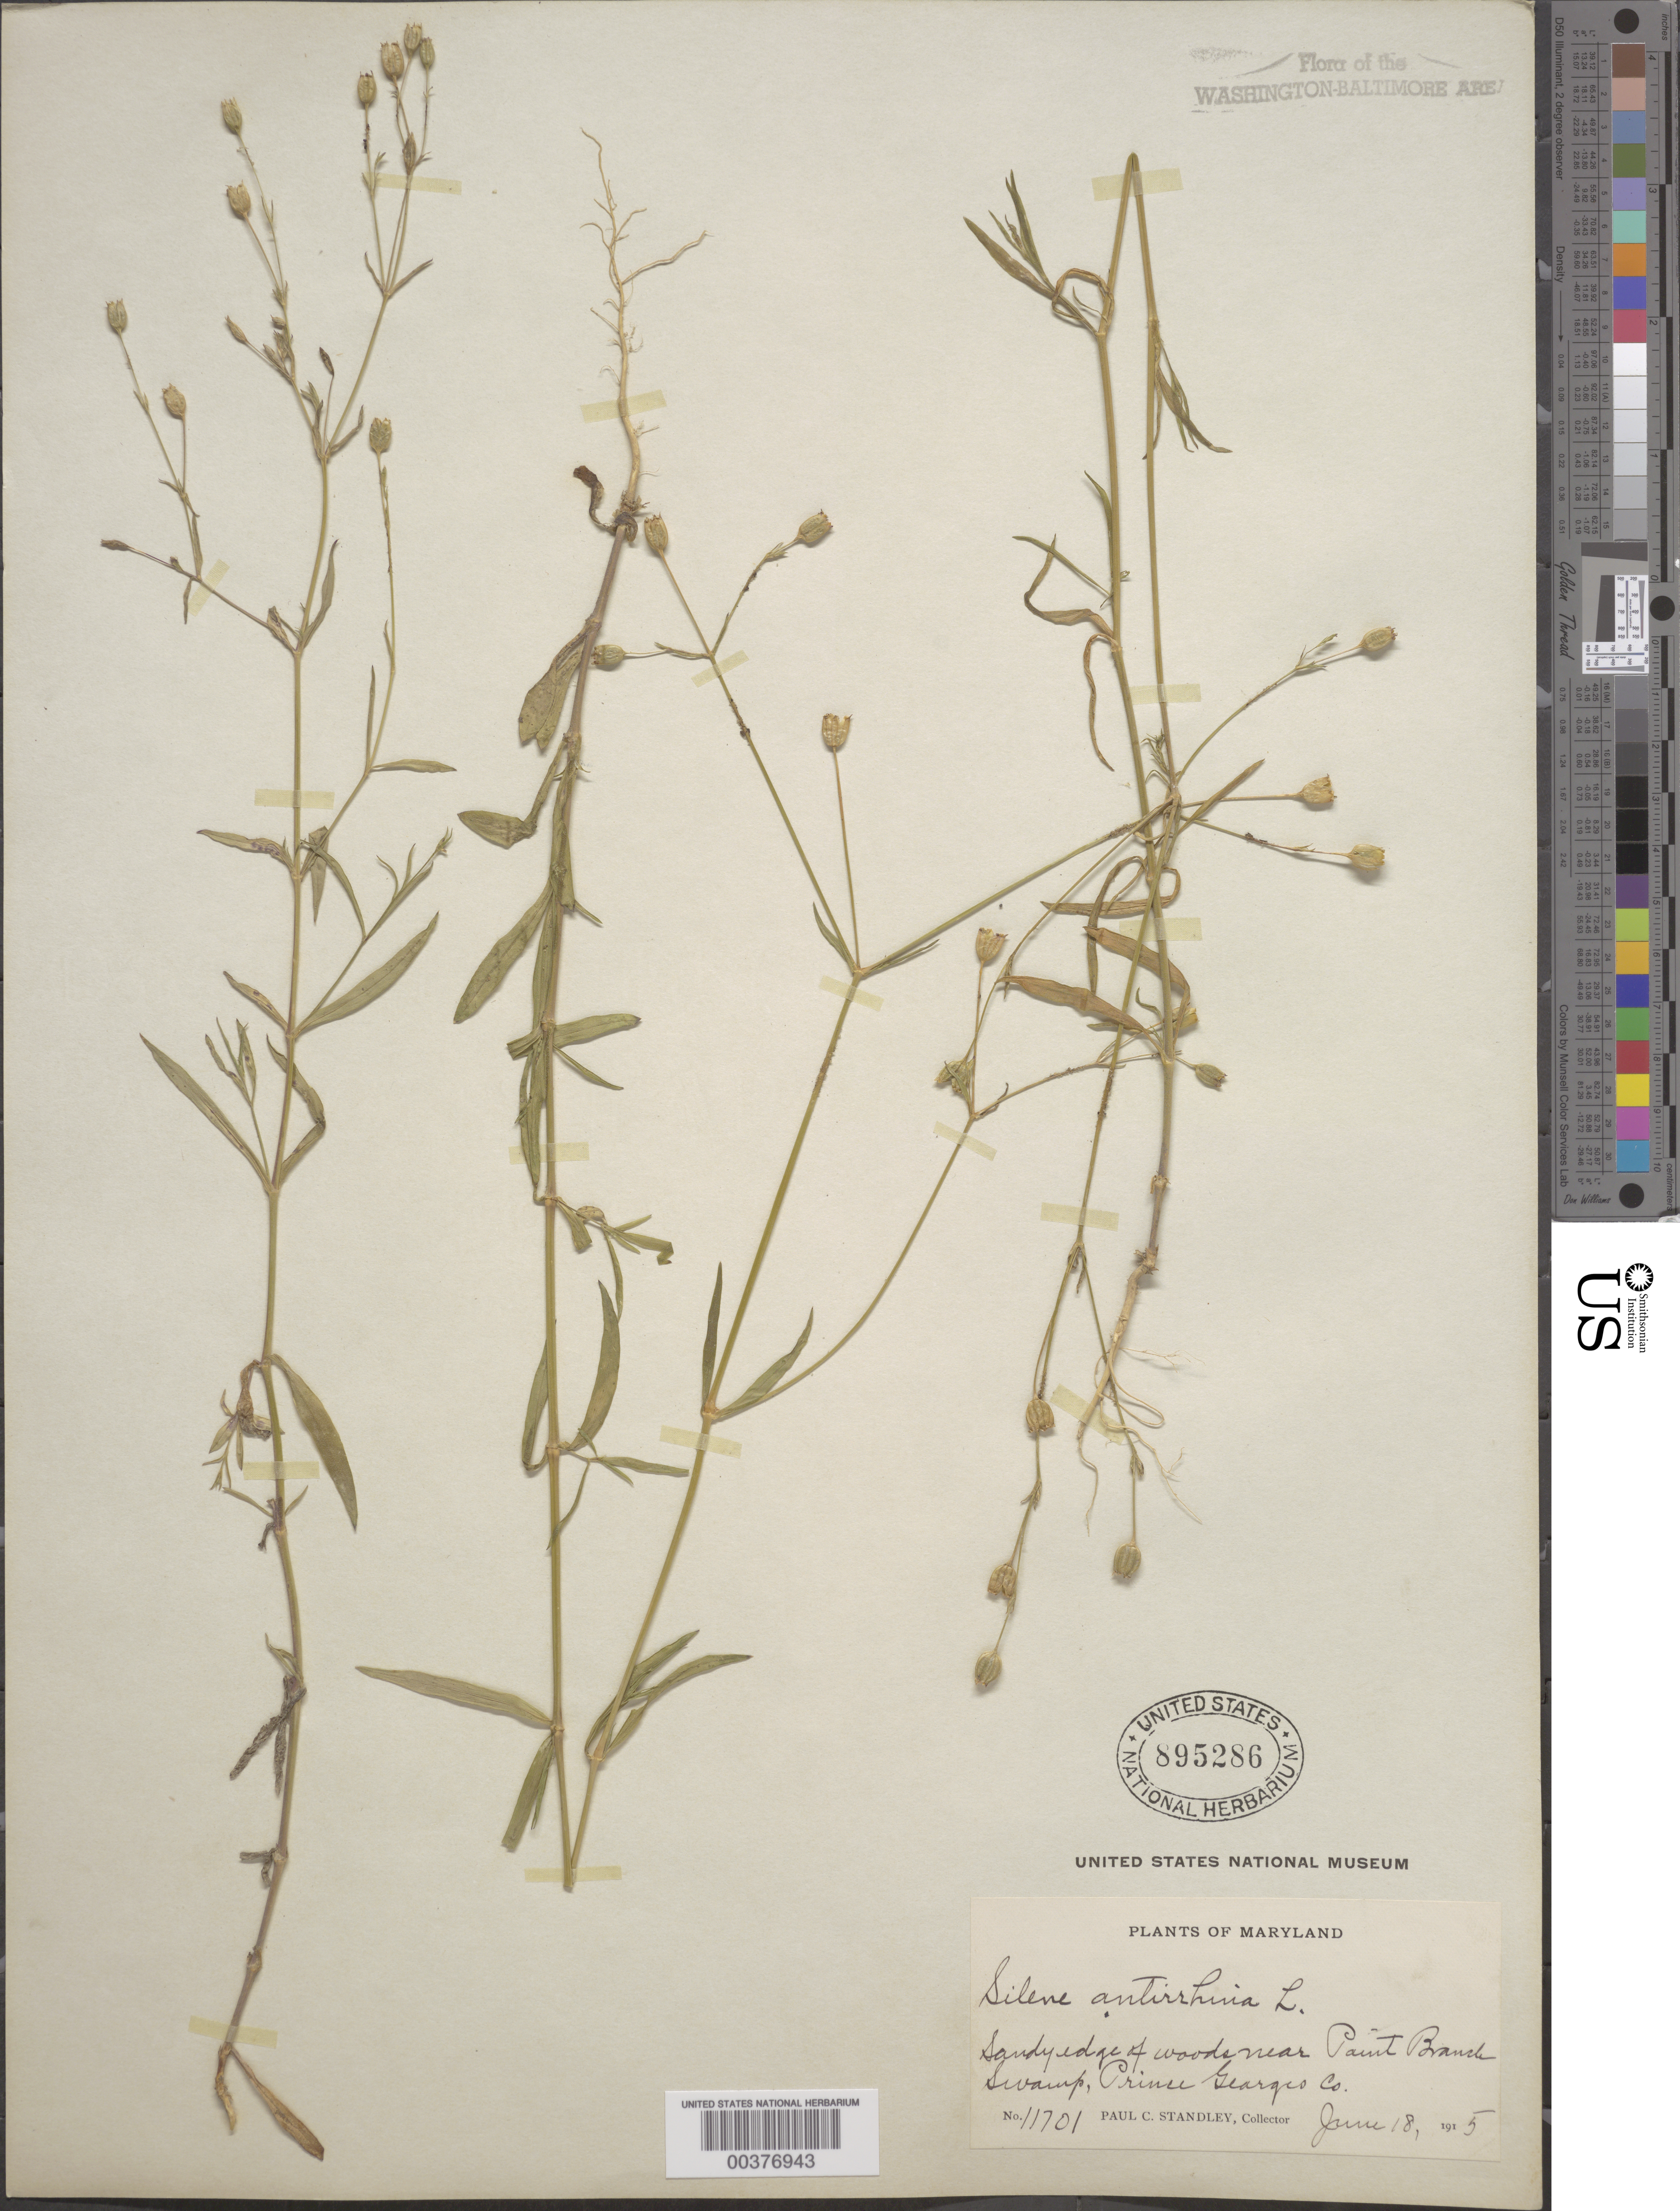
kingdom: Plantae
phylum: Tracheophyta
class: Magnoliopsida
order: Caryophyllales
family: Caryophyllaceae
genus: Silene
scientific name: Silene antirrhina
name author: L.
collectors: P. C. Standley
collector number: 11701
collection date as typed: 18 Jun 1915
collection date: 1915-06-18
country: United States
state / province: Maryland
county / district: Prince George's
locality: Paint Branch Swamp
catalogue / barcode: US 895286